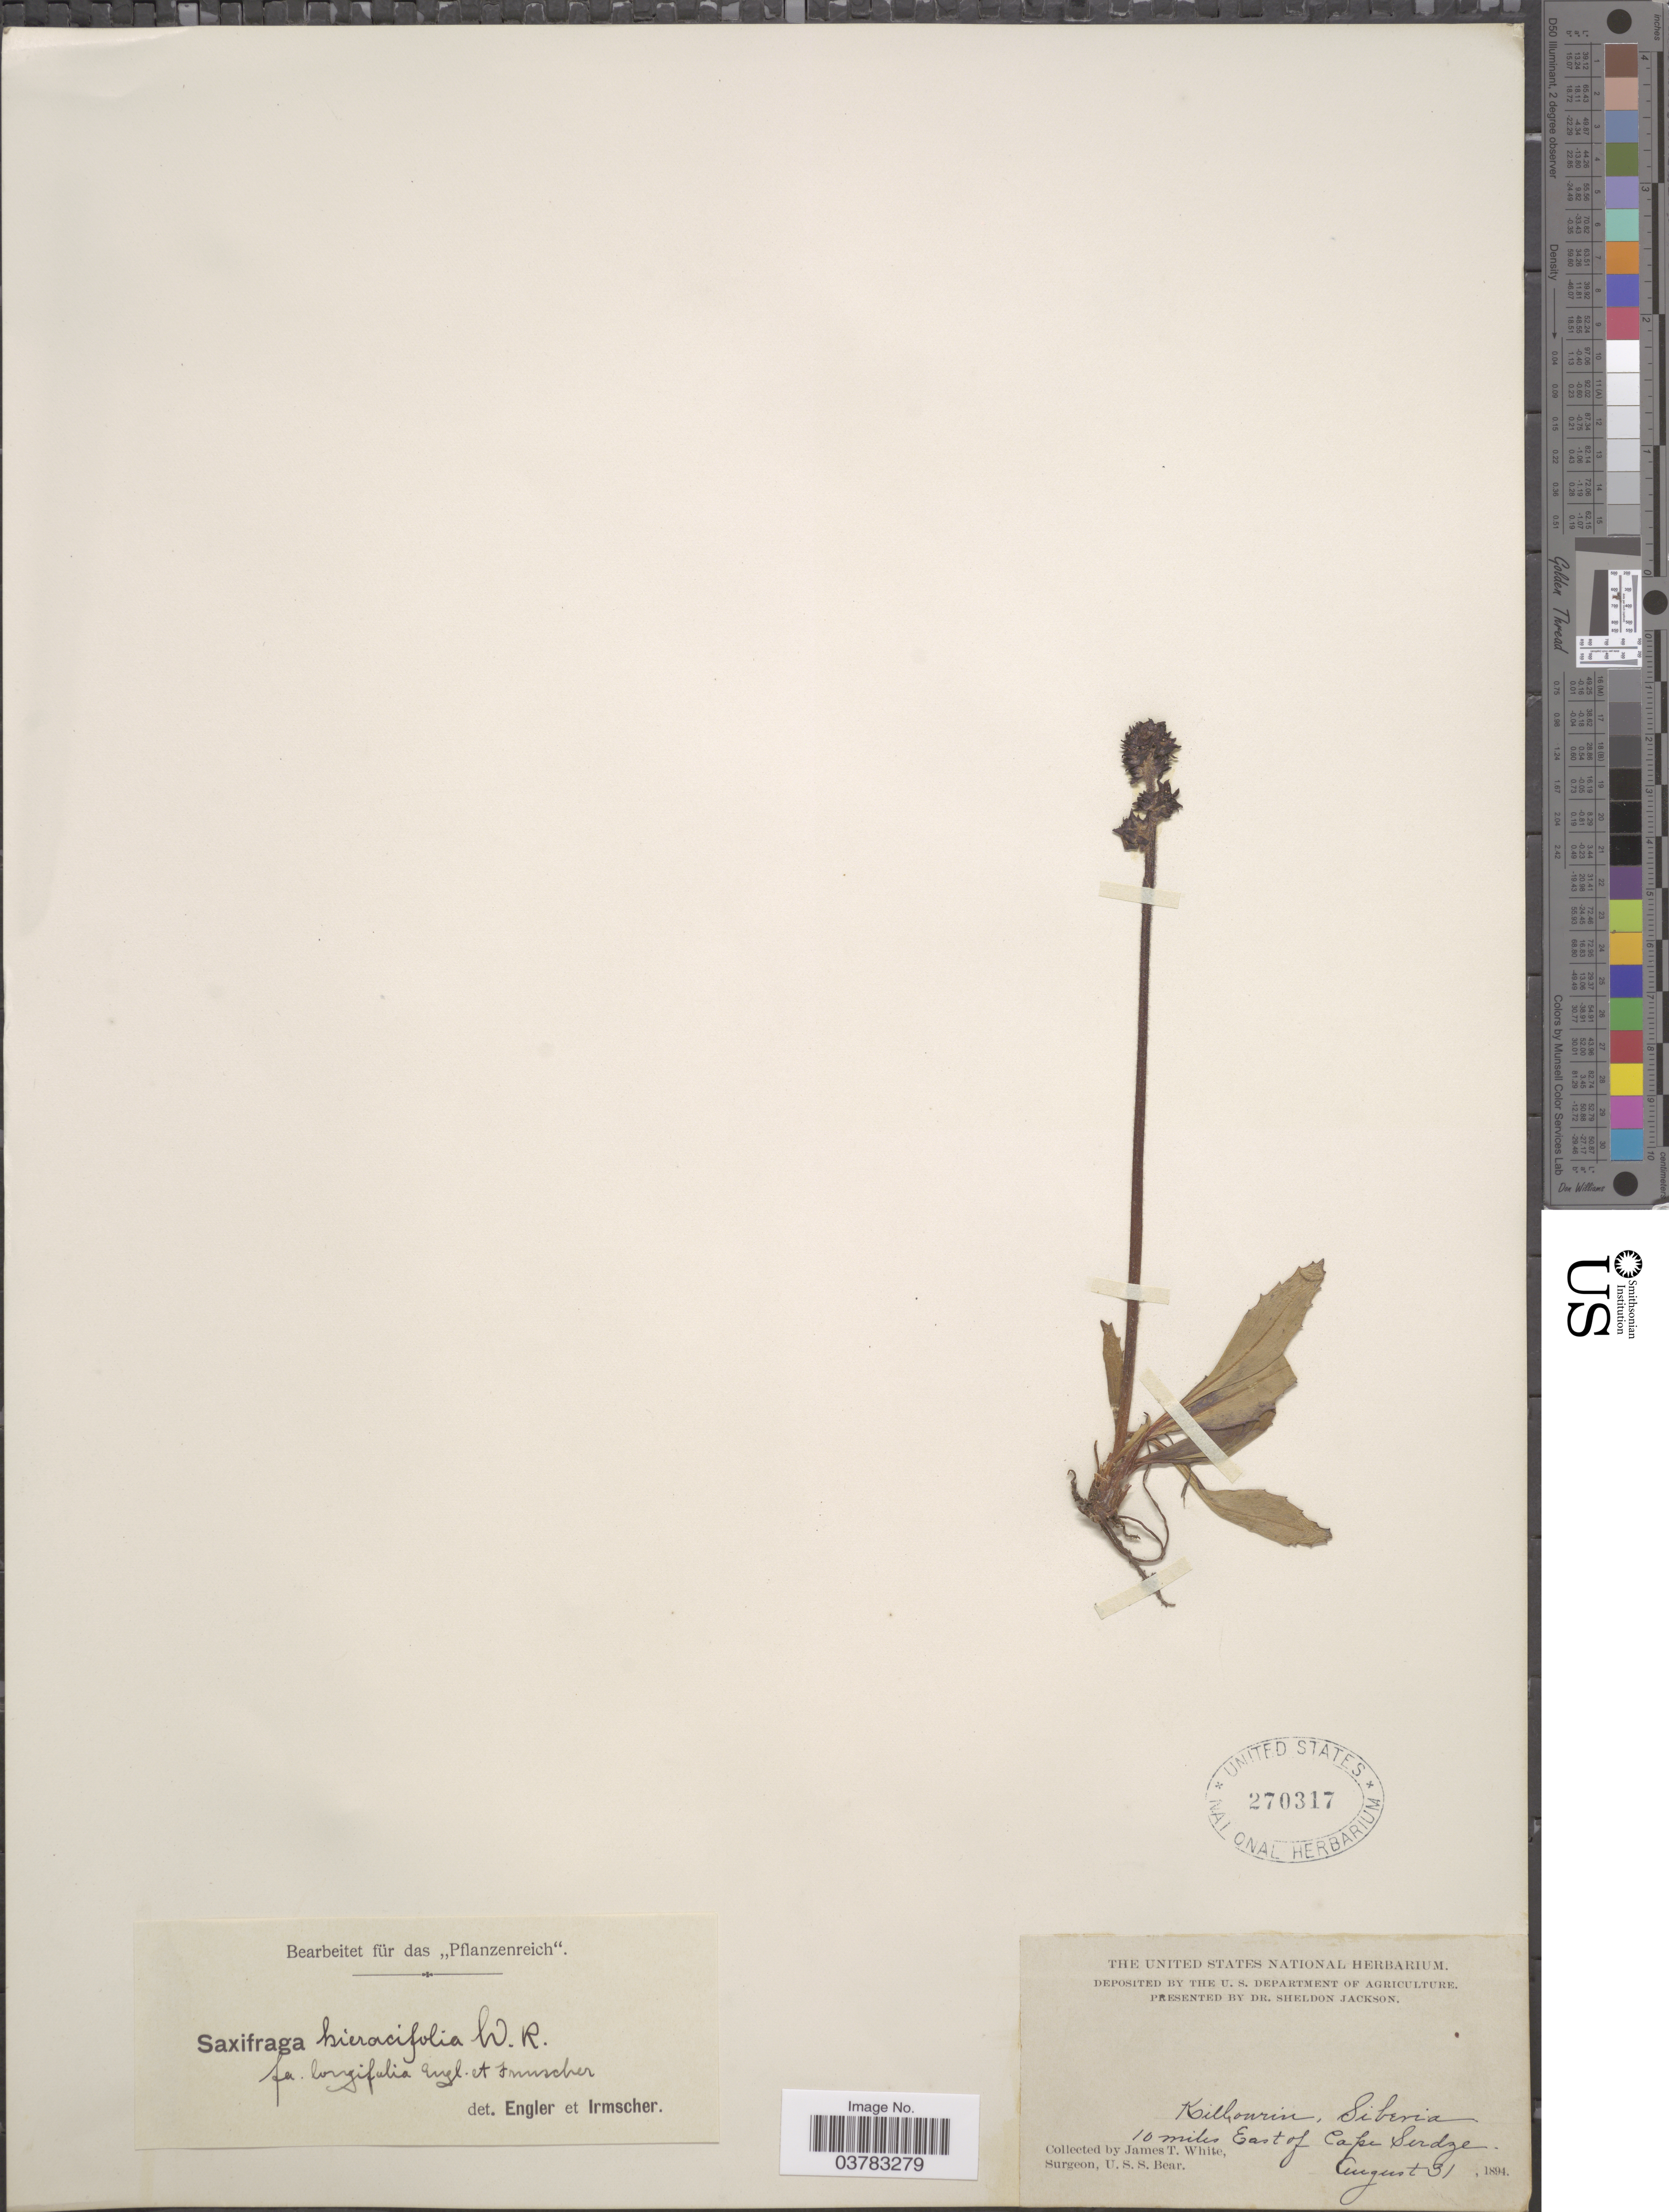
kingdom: Plantae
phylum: Tracheophyta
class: Magnoliopsida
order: Saxifragales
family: Saxifragaceae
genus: Micranthes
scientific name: Micranthes hieraciifolia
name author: (Waldst. & Kit. ex Willd.) Haw.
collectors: J. T. White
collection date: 1894-08-31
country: Russian Federation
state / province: Chukotka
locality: Killourin, Siberia. 10 miles East of Cape Serdze.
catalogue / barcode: US 270317